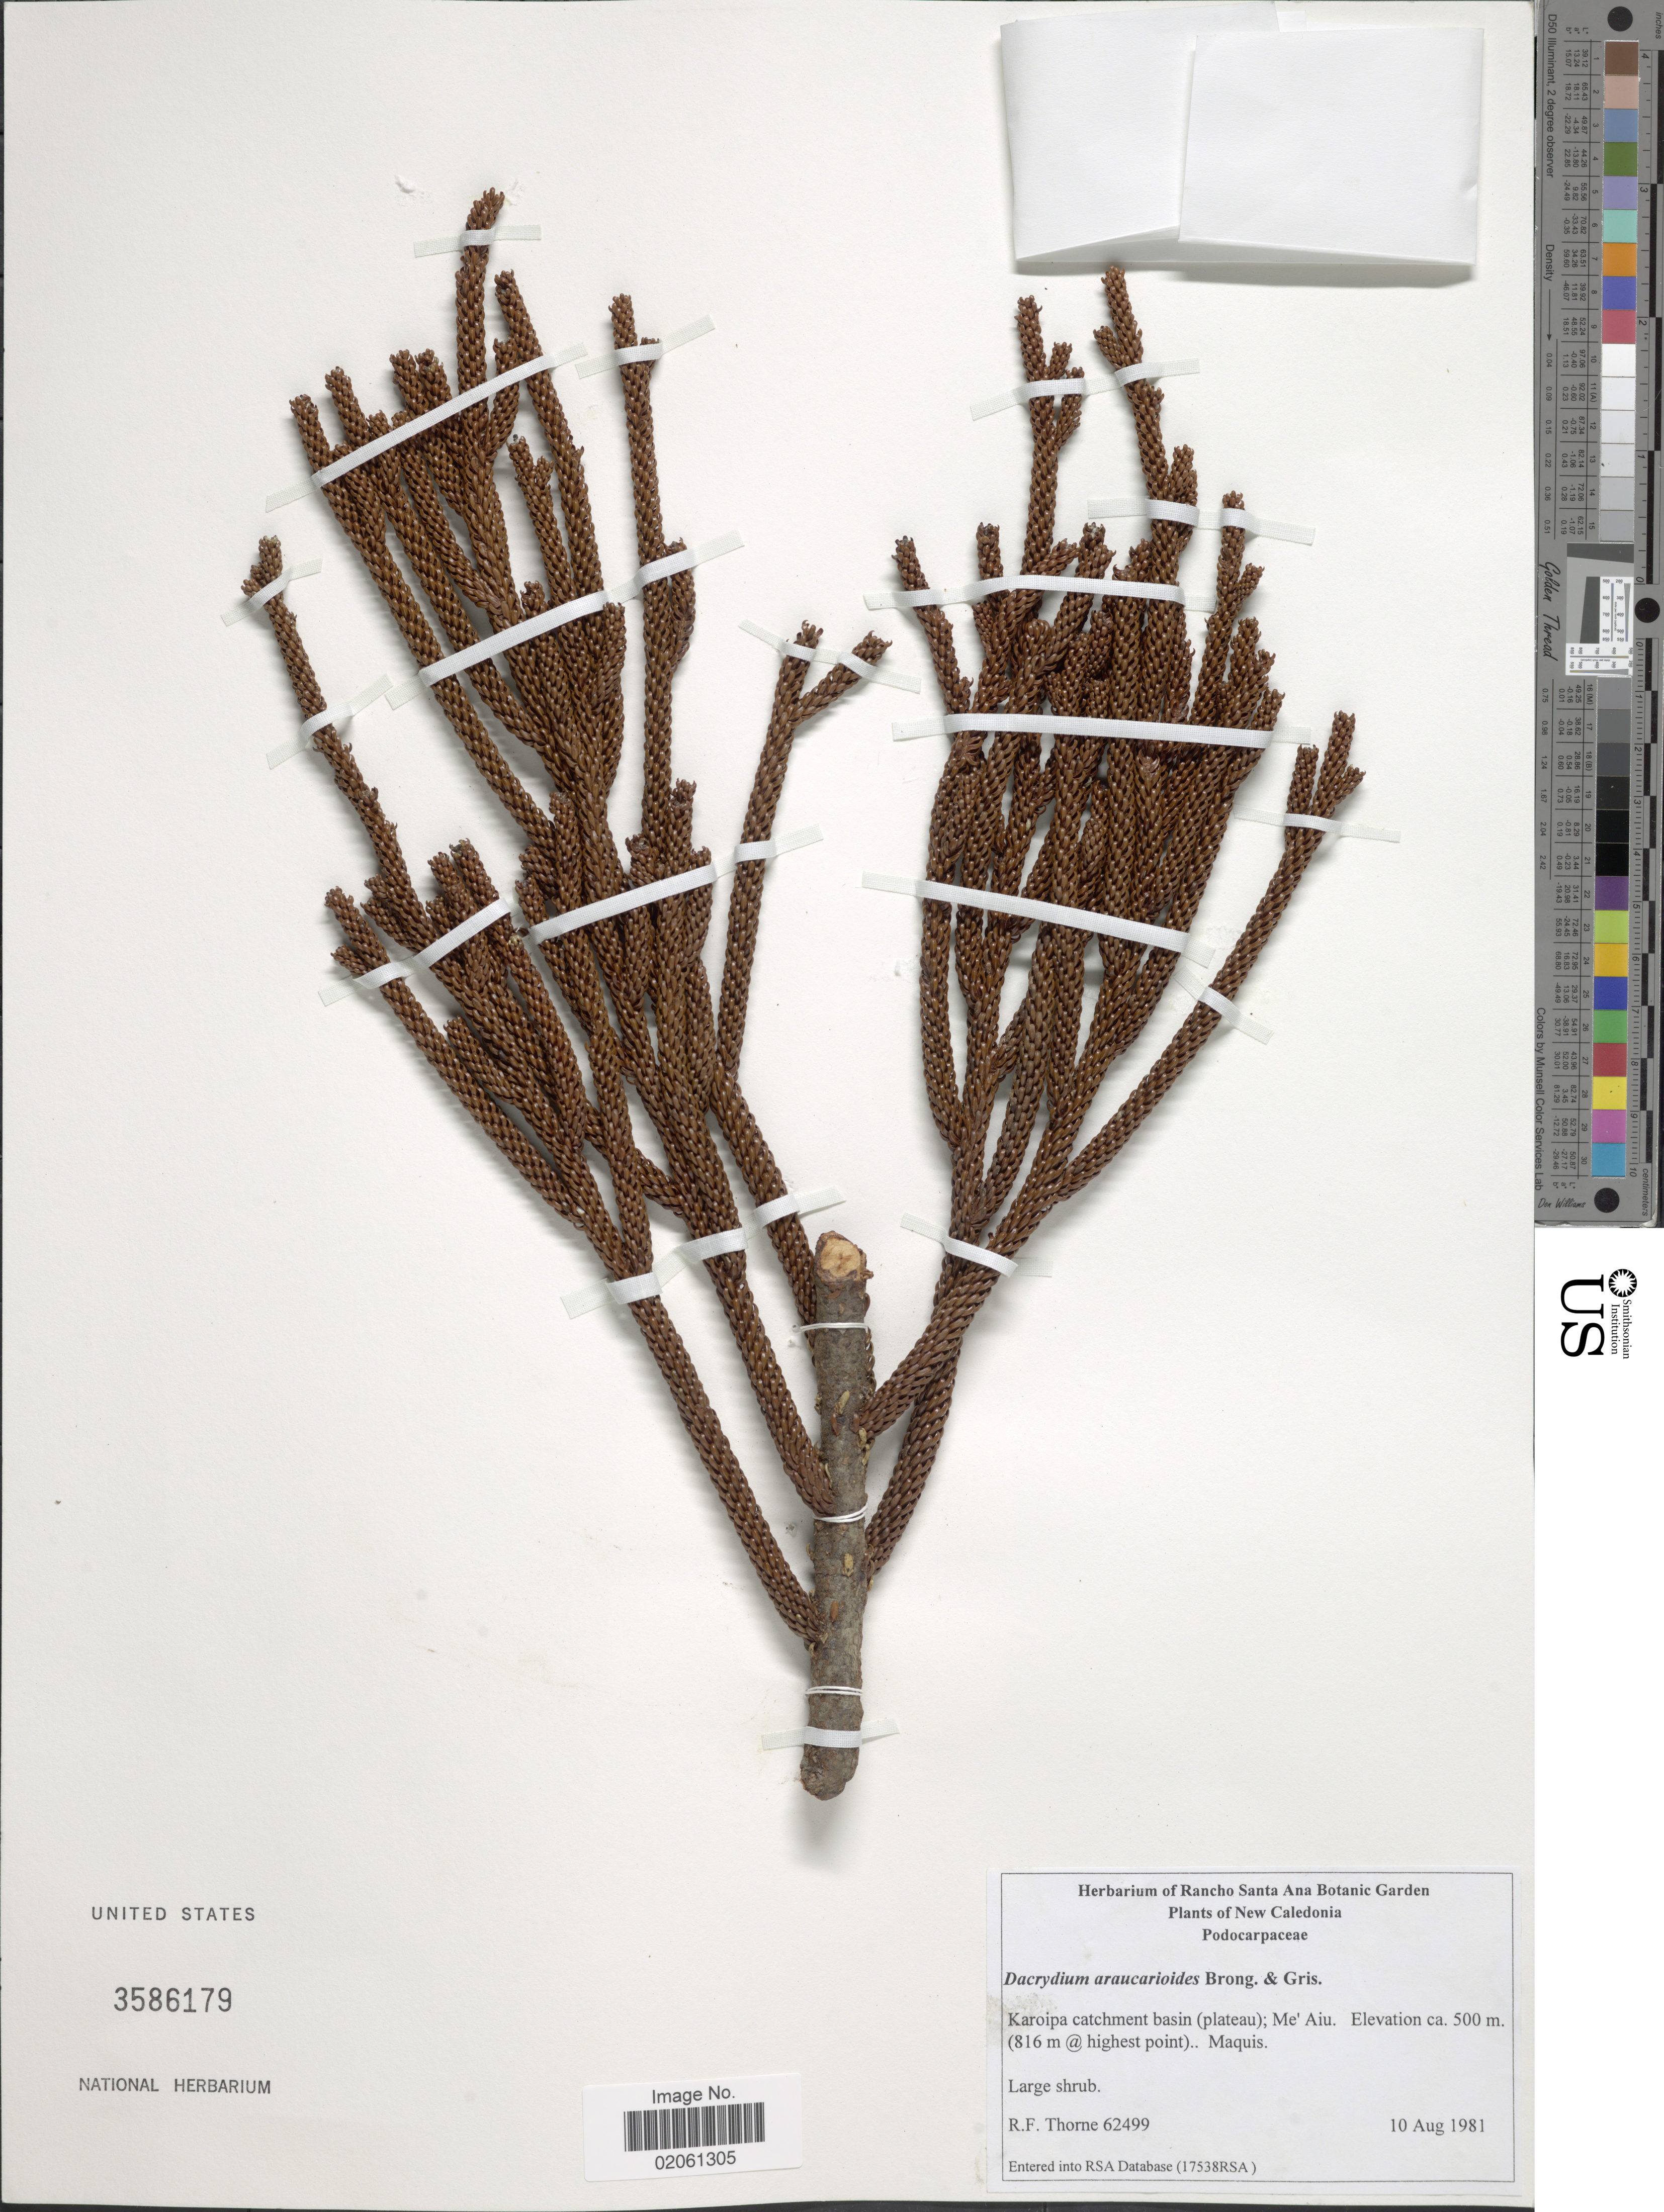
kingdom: Plantae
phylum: Tracheophyta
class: Pinopsida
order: Pinales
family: Podocarpaceae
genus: Dacrydium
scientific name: Dacrydium araucarioides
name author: Brongn. & Gris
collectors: R. F. Thorne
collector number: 62499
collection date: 1981-08-10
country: New Caledonia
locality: Karoipa catchment basin (plateau); Me'Aiu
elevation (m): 500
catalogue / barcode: US 3586179